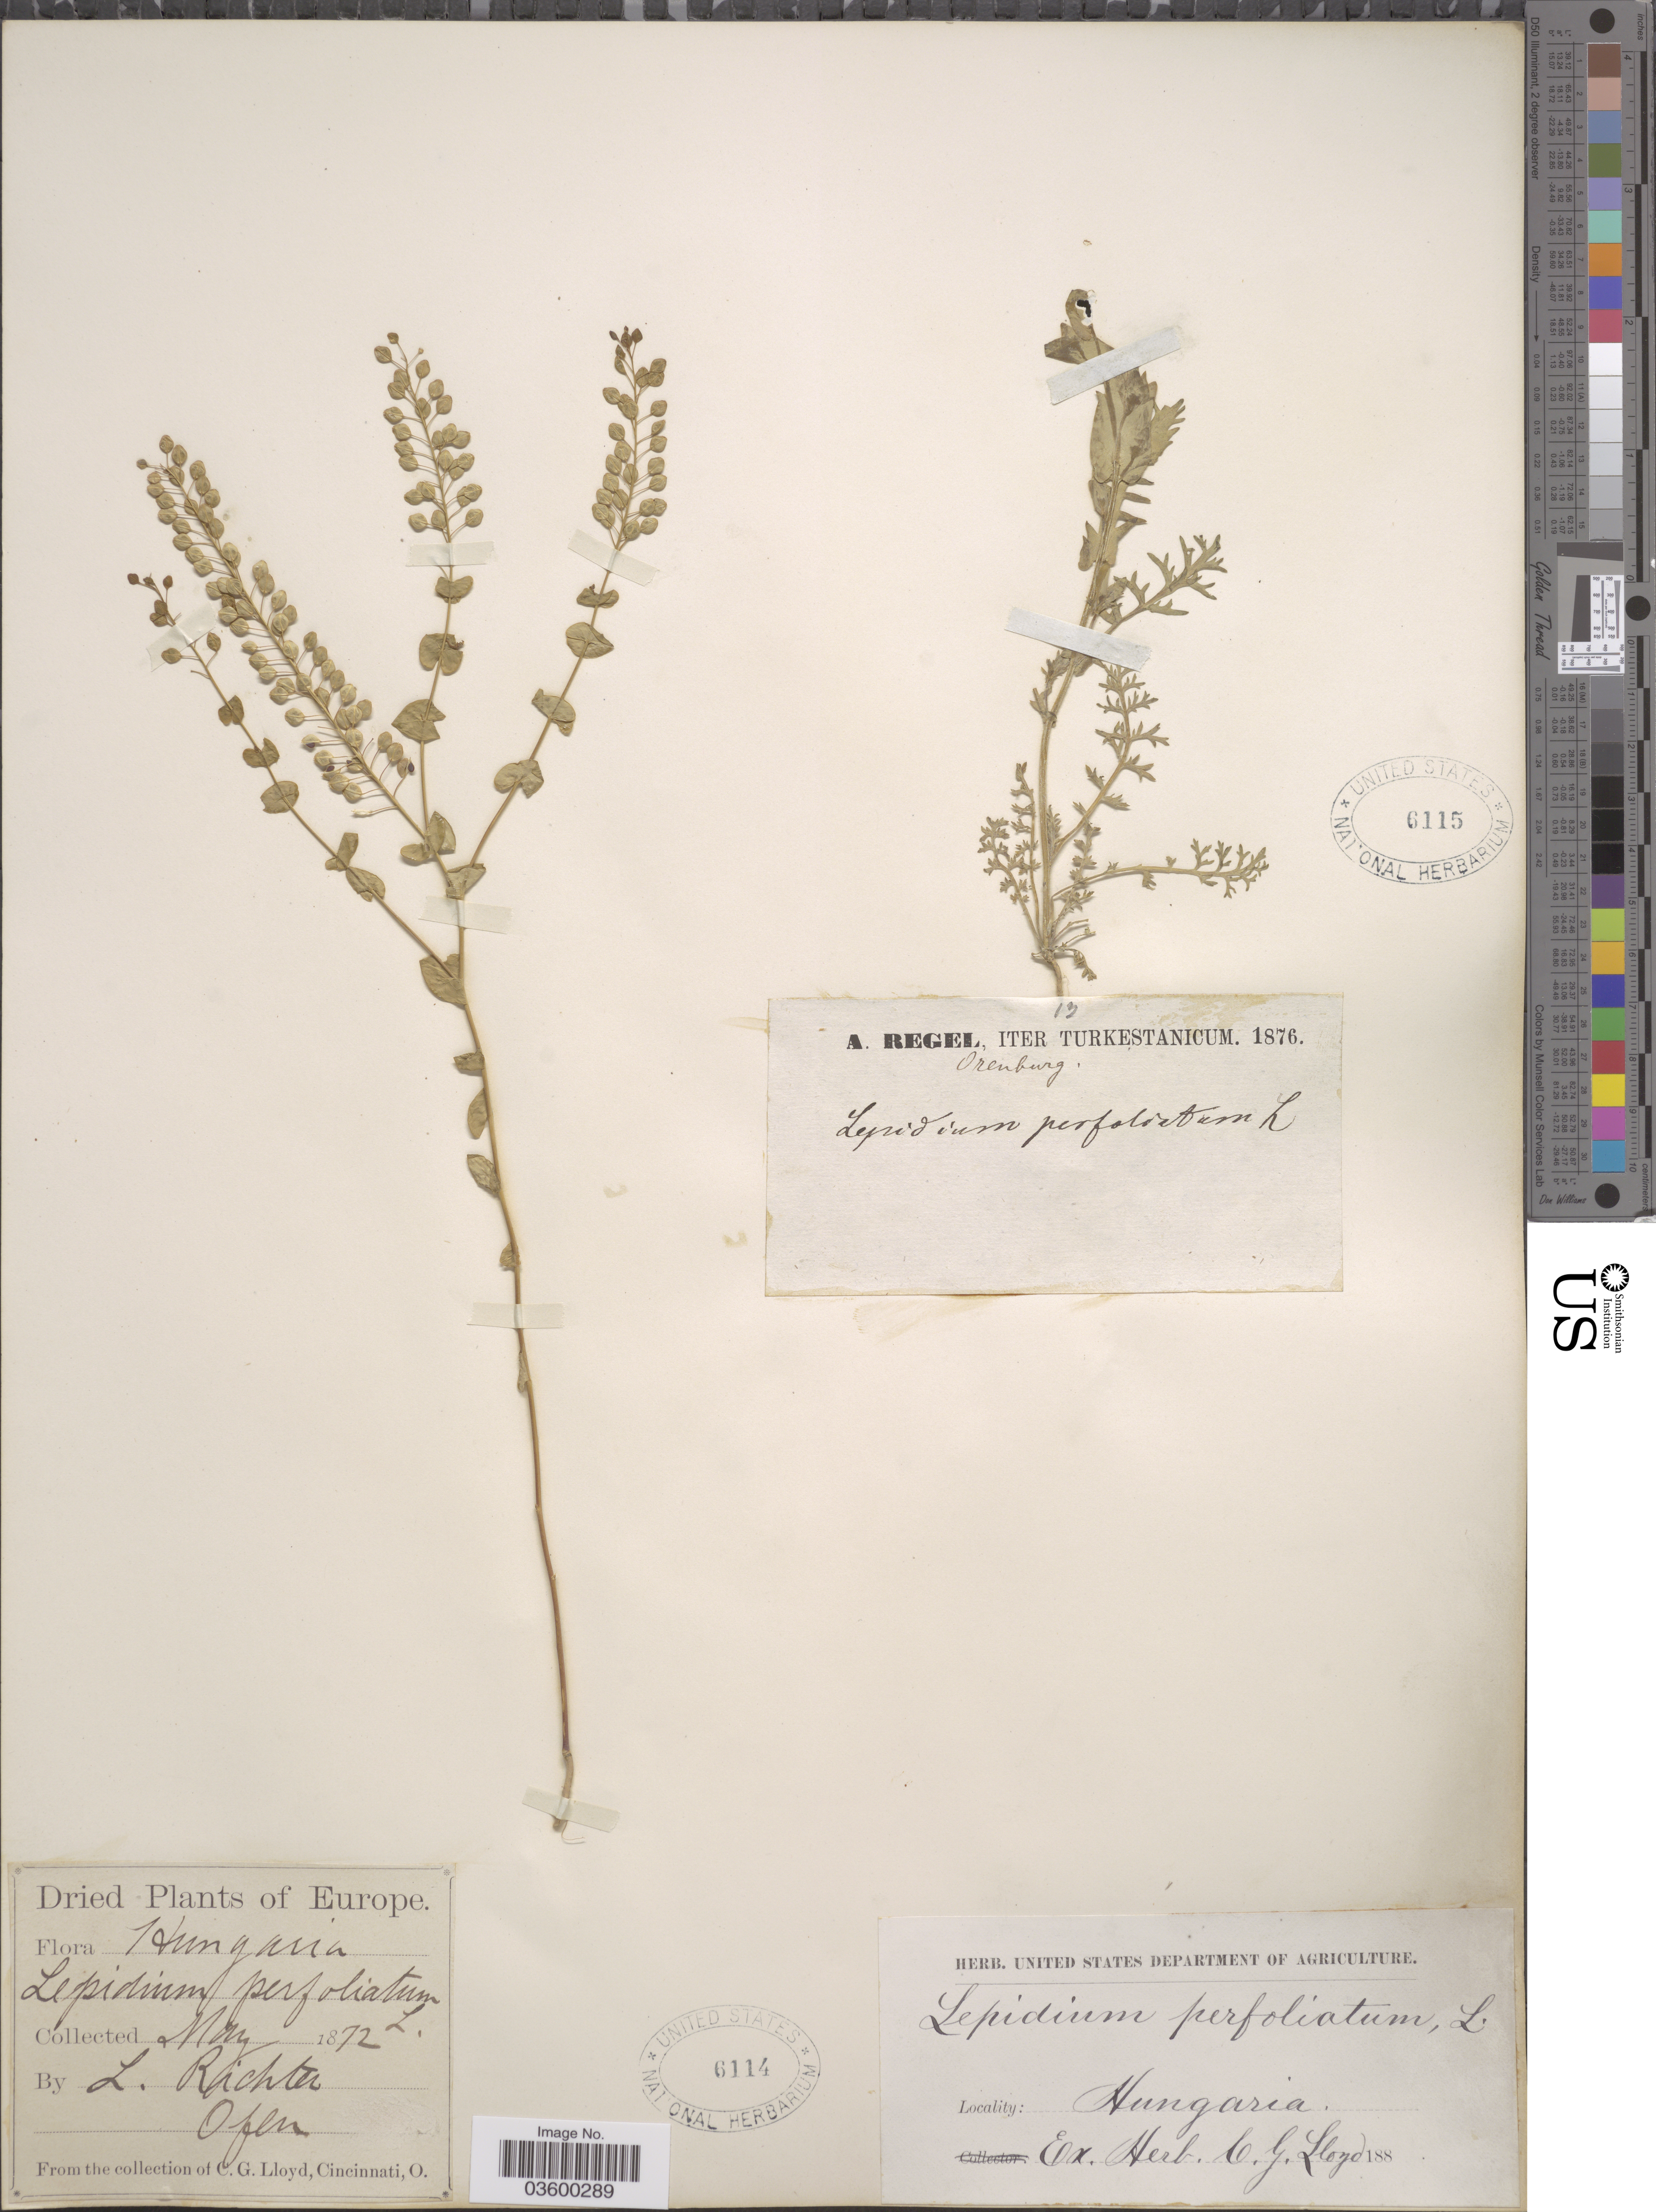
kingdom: Plantae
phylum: Tracheophyta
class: Magnoliopsida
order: Brassicales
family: Brassicaceae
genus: Lepidium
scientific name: Lepidium perfoliatum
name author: L.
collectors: L. Richter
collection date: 1872-05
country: Hungary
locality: Ofen.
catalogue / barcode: US 6114